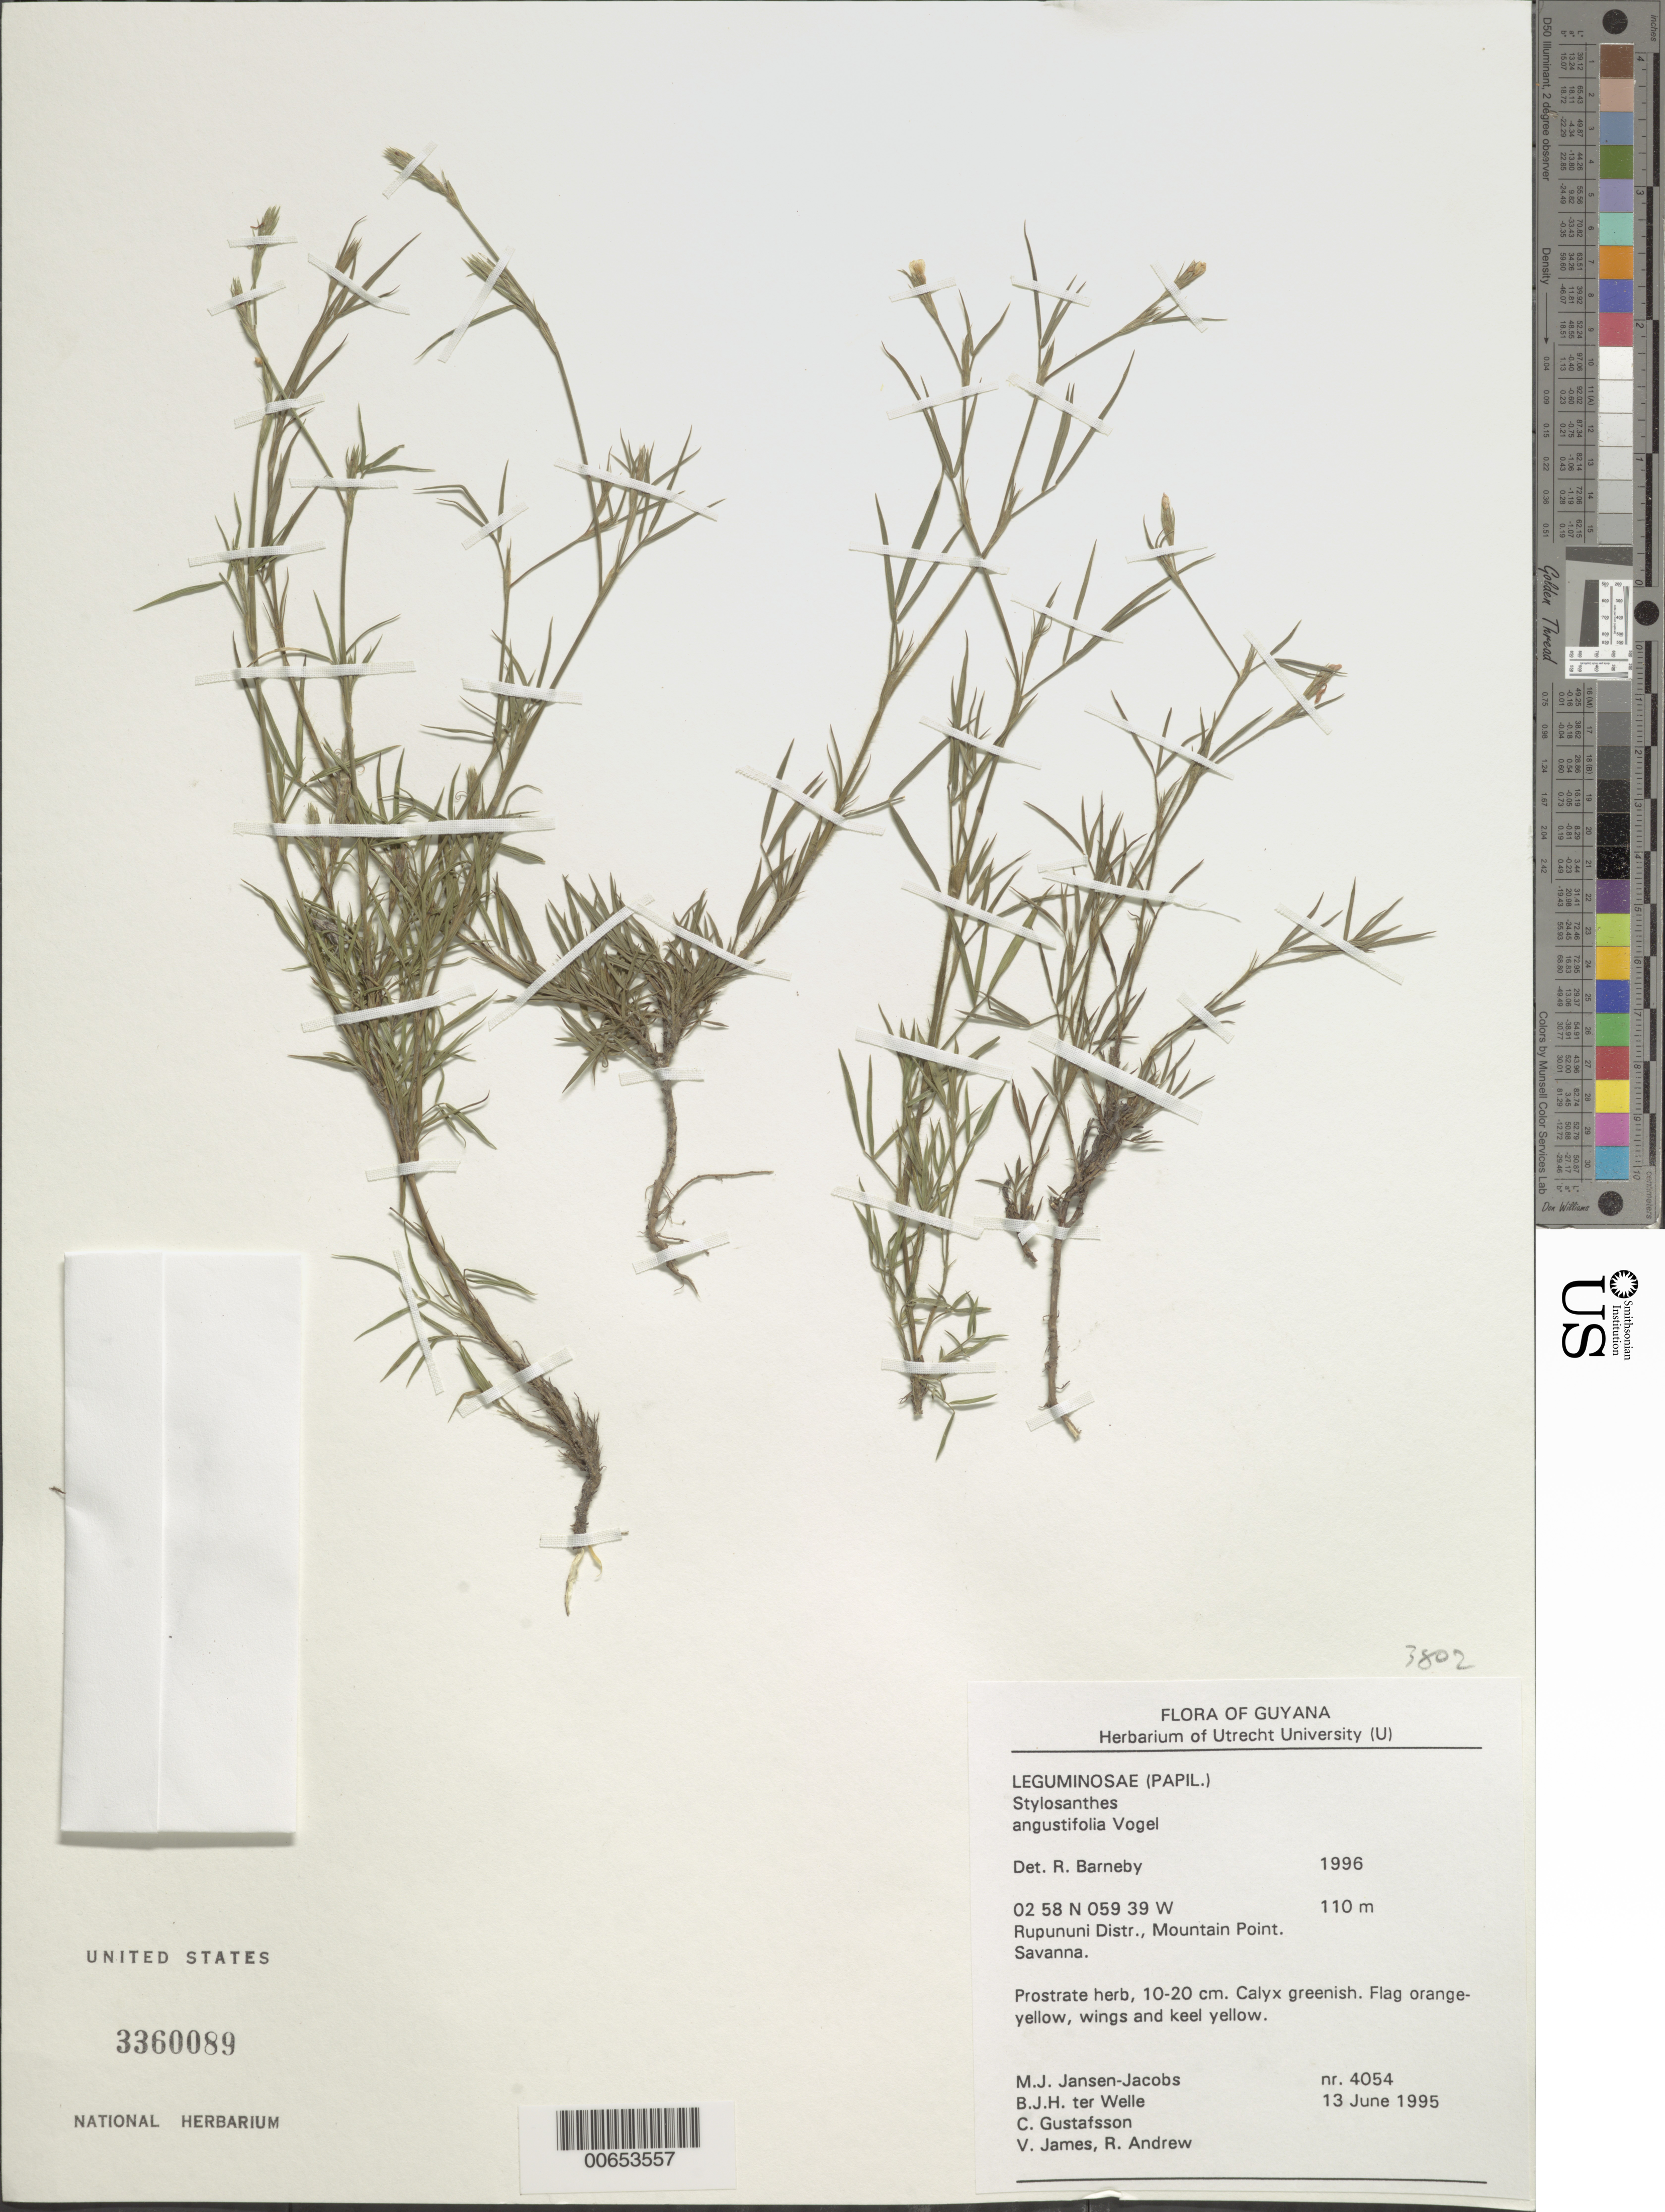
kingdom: Plantae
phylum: Tracheophyta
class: Magnoliopsida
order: Fabales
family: Fabaceae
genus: Stylosanthes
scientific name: Stylosanthes angustifolia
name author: Vogel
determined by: Barneby, Rupert C., (NY)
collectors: M. J. Jansen-Jacobs, B. Welle, C. G. Gustafsson, V. James & R. Andrew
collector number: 4054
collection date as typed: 13-Jun-95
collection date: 1995-06-13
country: Guyana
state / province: U. Takutu-U. Essequibo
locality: Mountain Point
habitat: Savanna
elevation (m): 110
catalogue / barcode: US 3360089